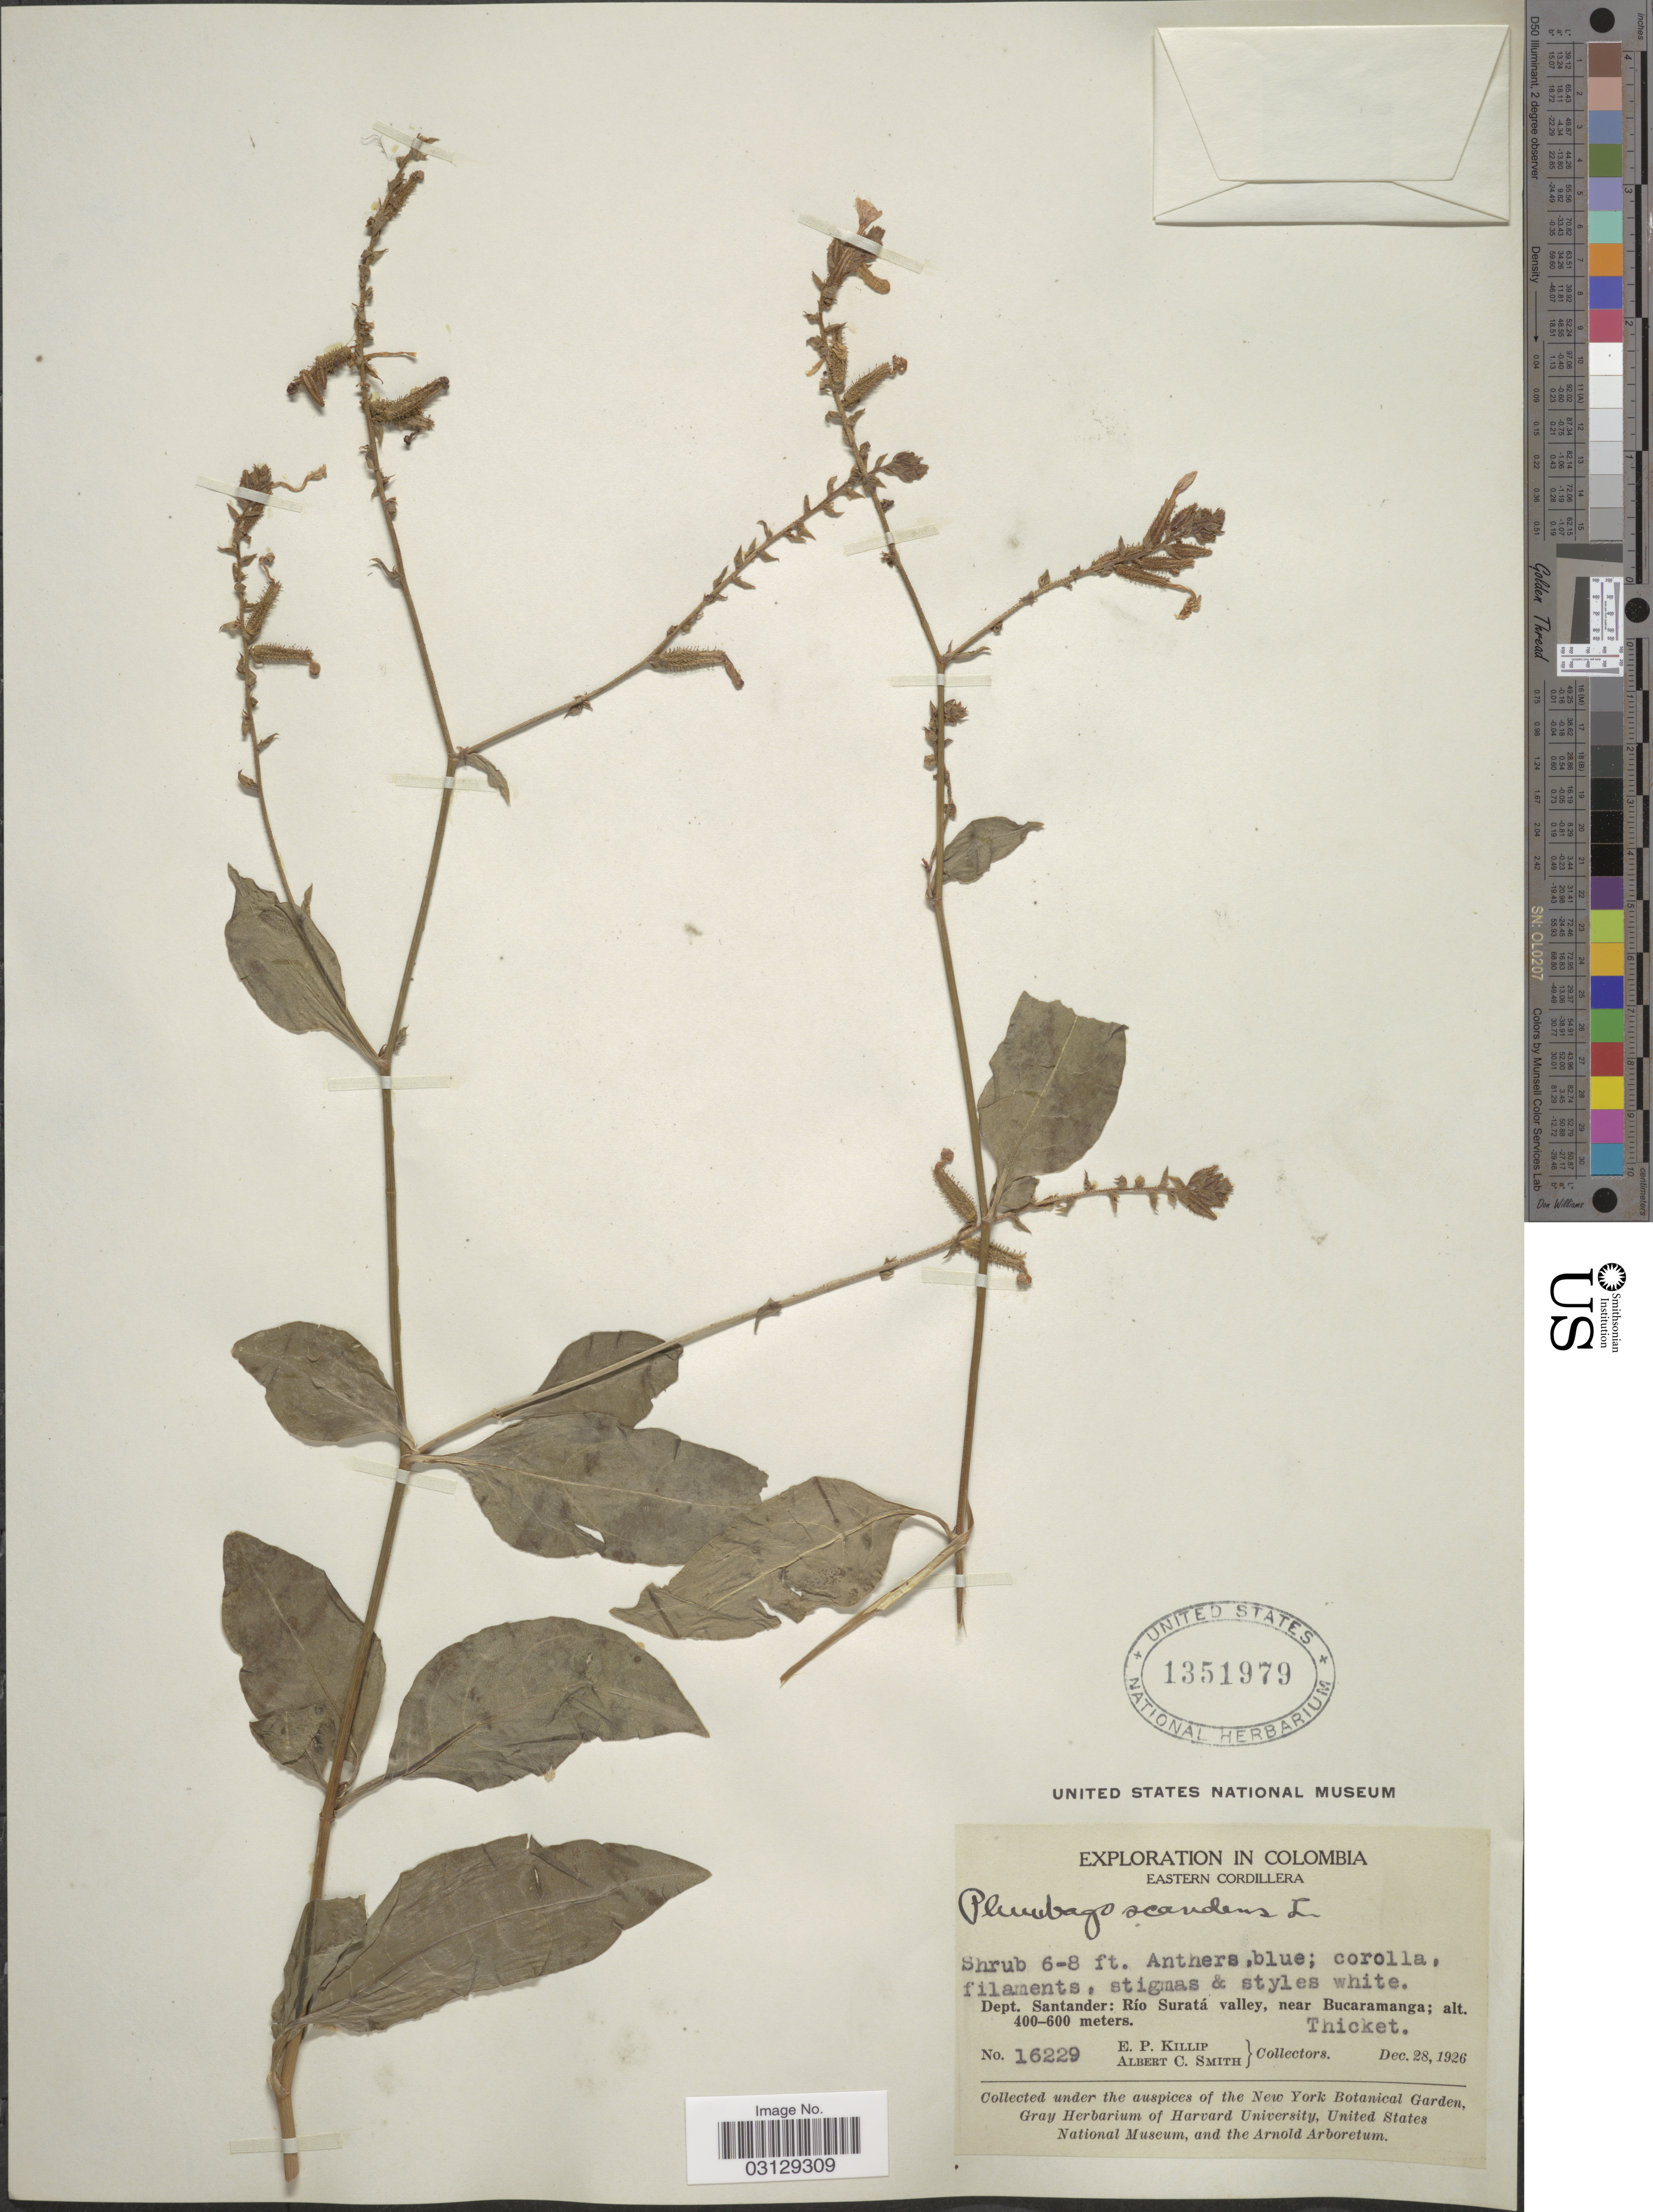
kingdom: Plantae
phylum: Tracheophyta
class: Magnoliopsida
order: Caryophyllales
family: Plumbaginaceae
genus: Plumbago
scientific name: Plumbago scandens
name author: L.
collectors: E. P. Killip & A. C. Smith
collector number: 16229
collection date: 1926-12-28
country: Colombia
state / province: Santander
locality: Eastern Cordillera. Dept. Santander: Río Suratá valley, near Bucaramanga.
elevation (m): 400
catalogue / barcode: US 1351979